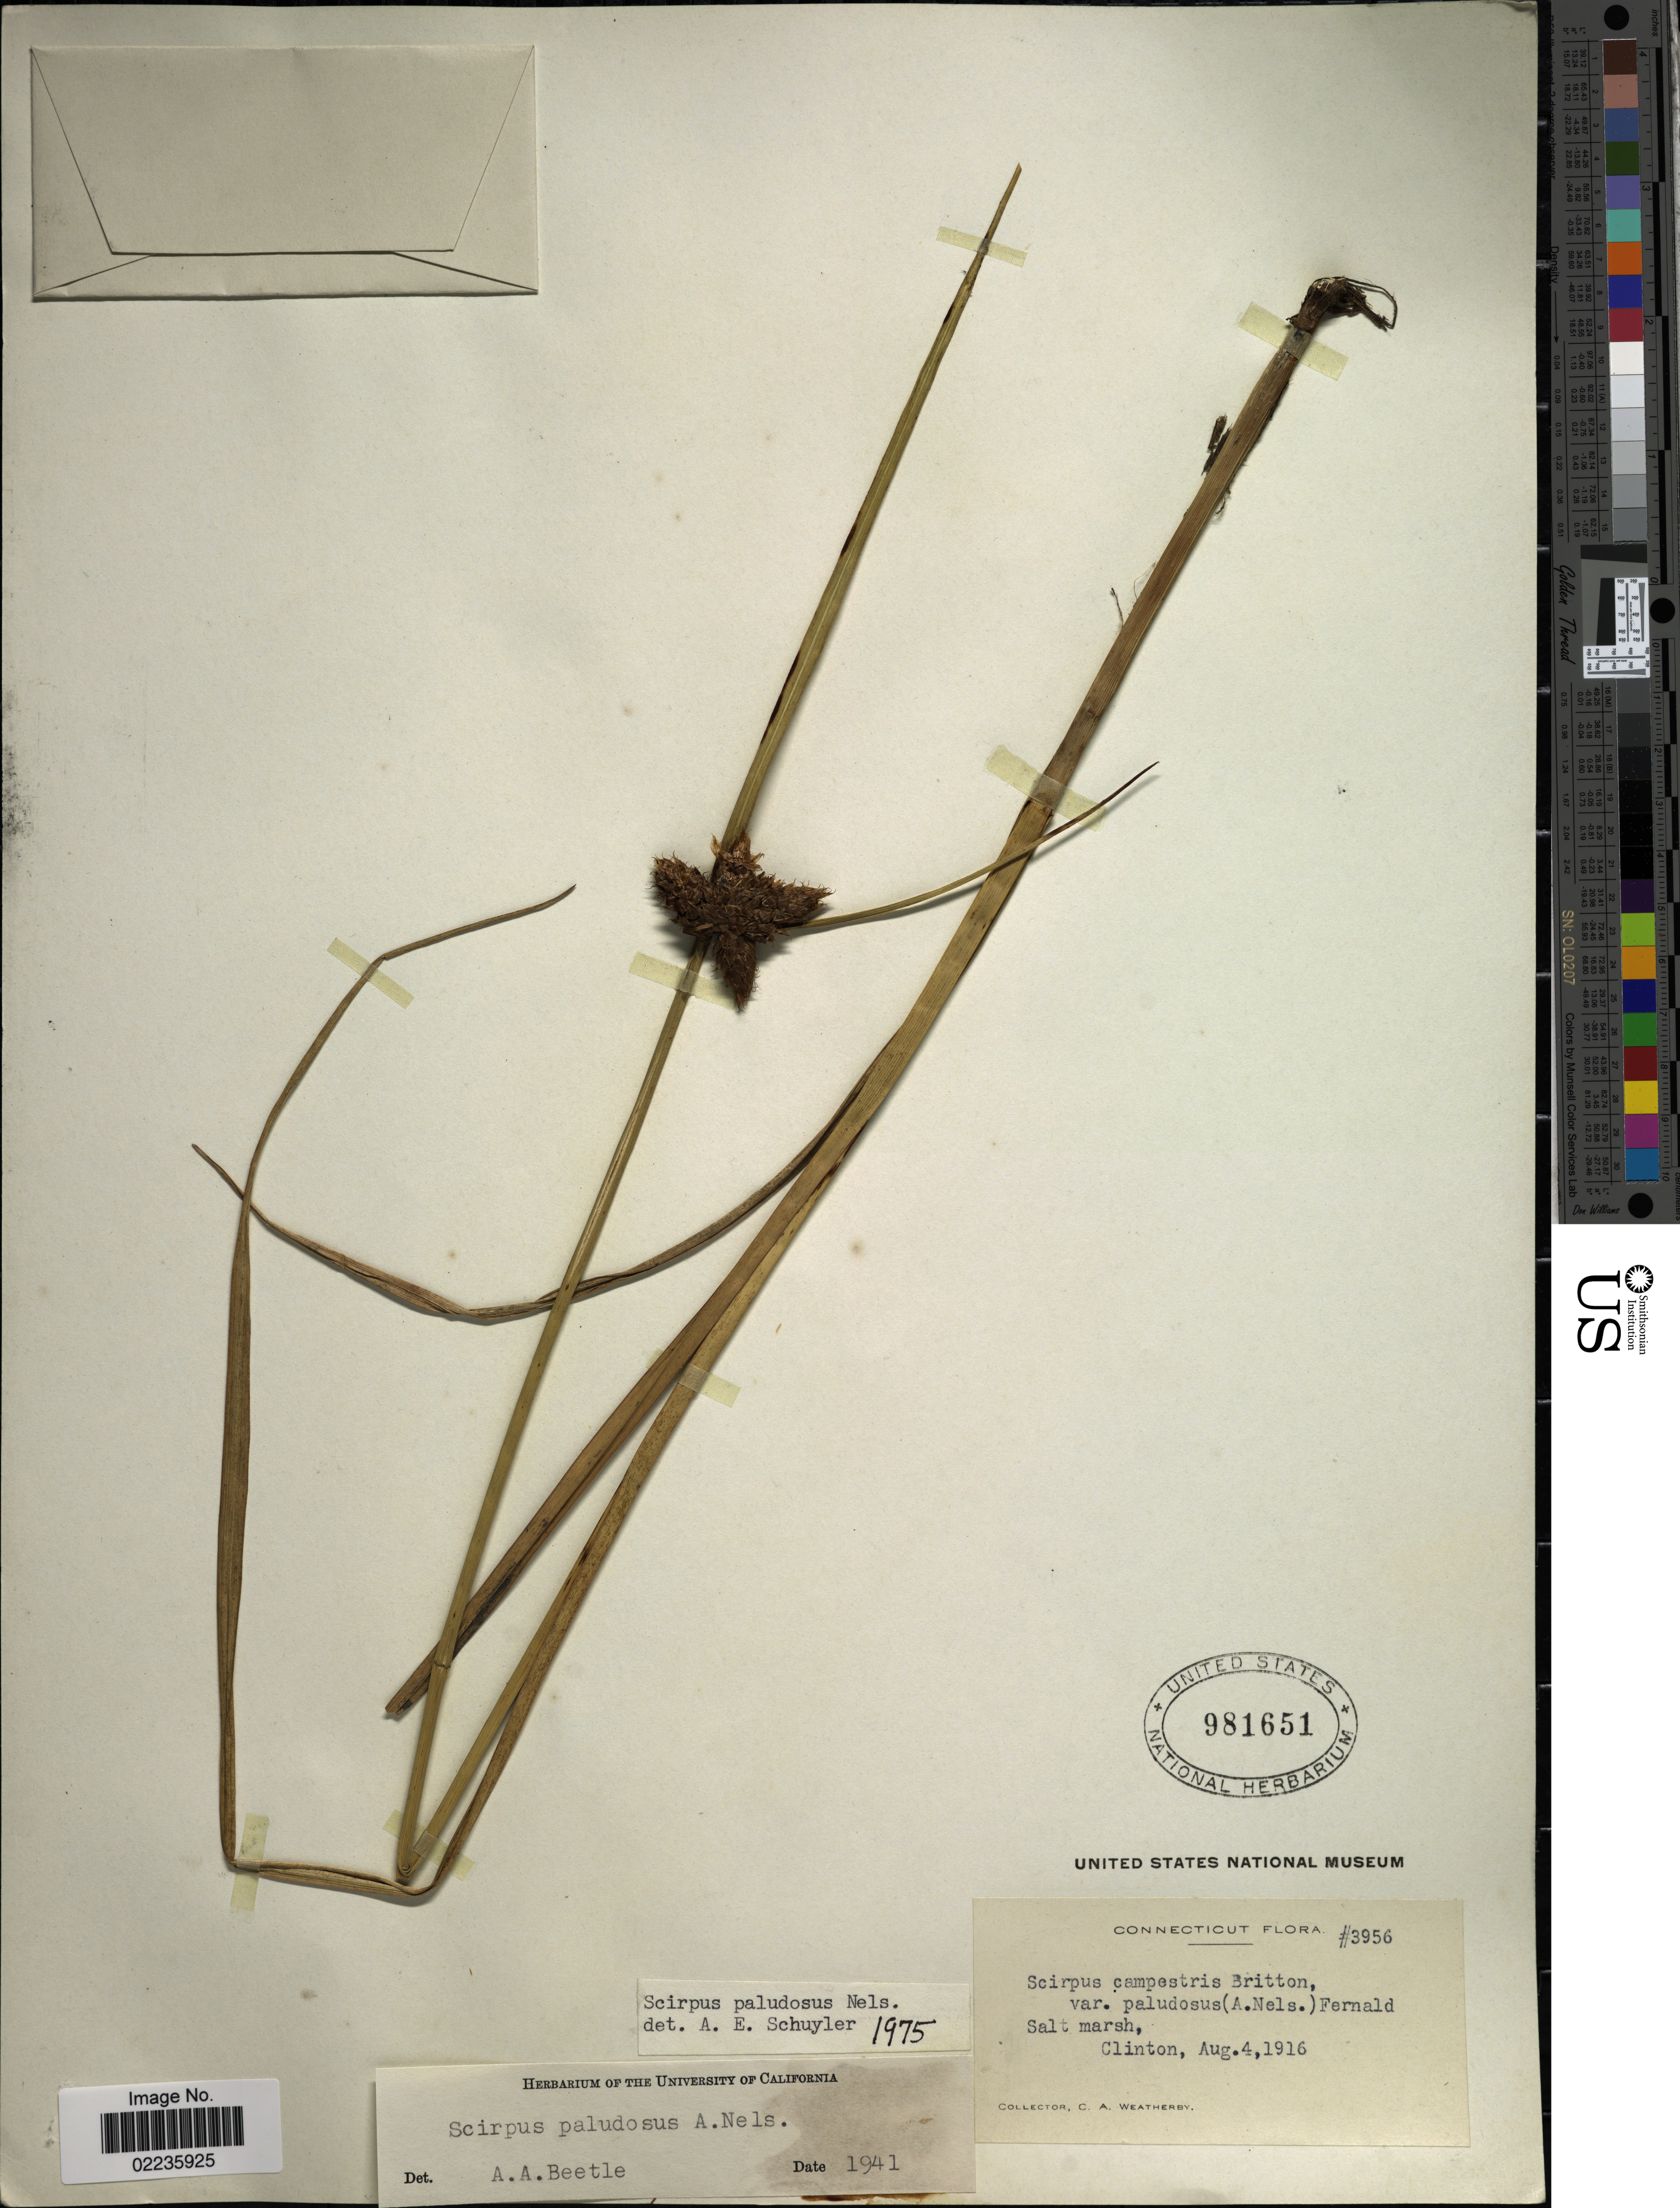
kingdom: Plantae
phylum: Tracheophyta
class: Liliopsida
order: Poales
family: Cyperaceae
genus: Bolboschoenus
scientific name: Bolboschoenus maritimus subsp. paludosus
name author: (A. Nelson) T. Koyama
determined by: Strong, M. T., (US), Smithsonian Institution - National Museum of Natural History (UNITED STATES)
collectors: C. A. Weatherby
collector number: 3956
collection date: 1916-08-04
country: United States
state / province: Connecticut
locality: Salt marsh, Clinton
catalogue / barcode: US 981651